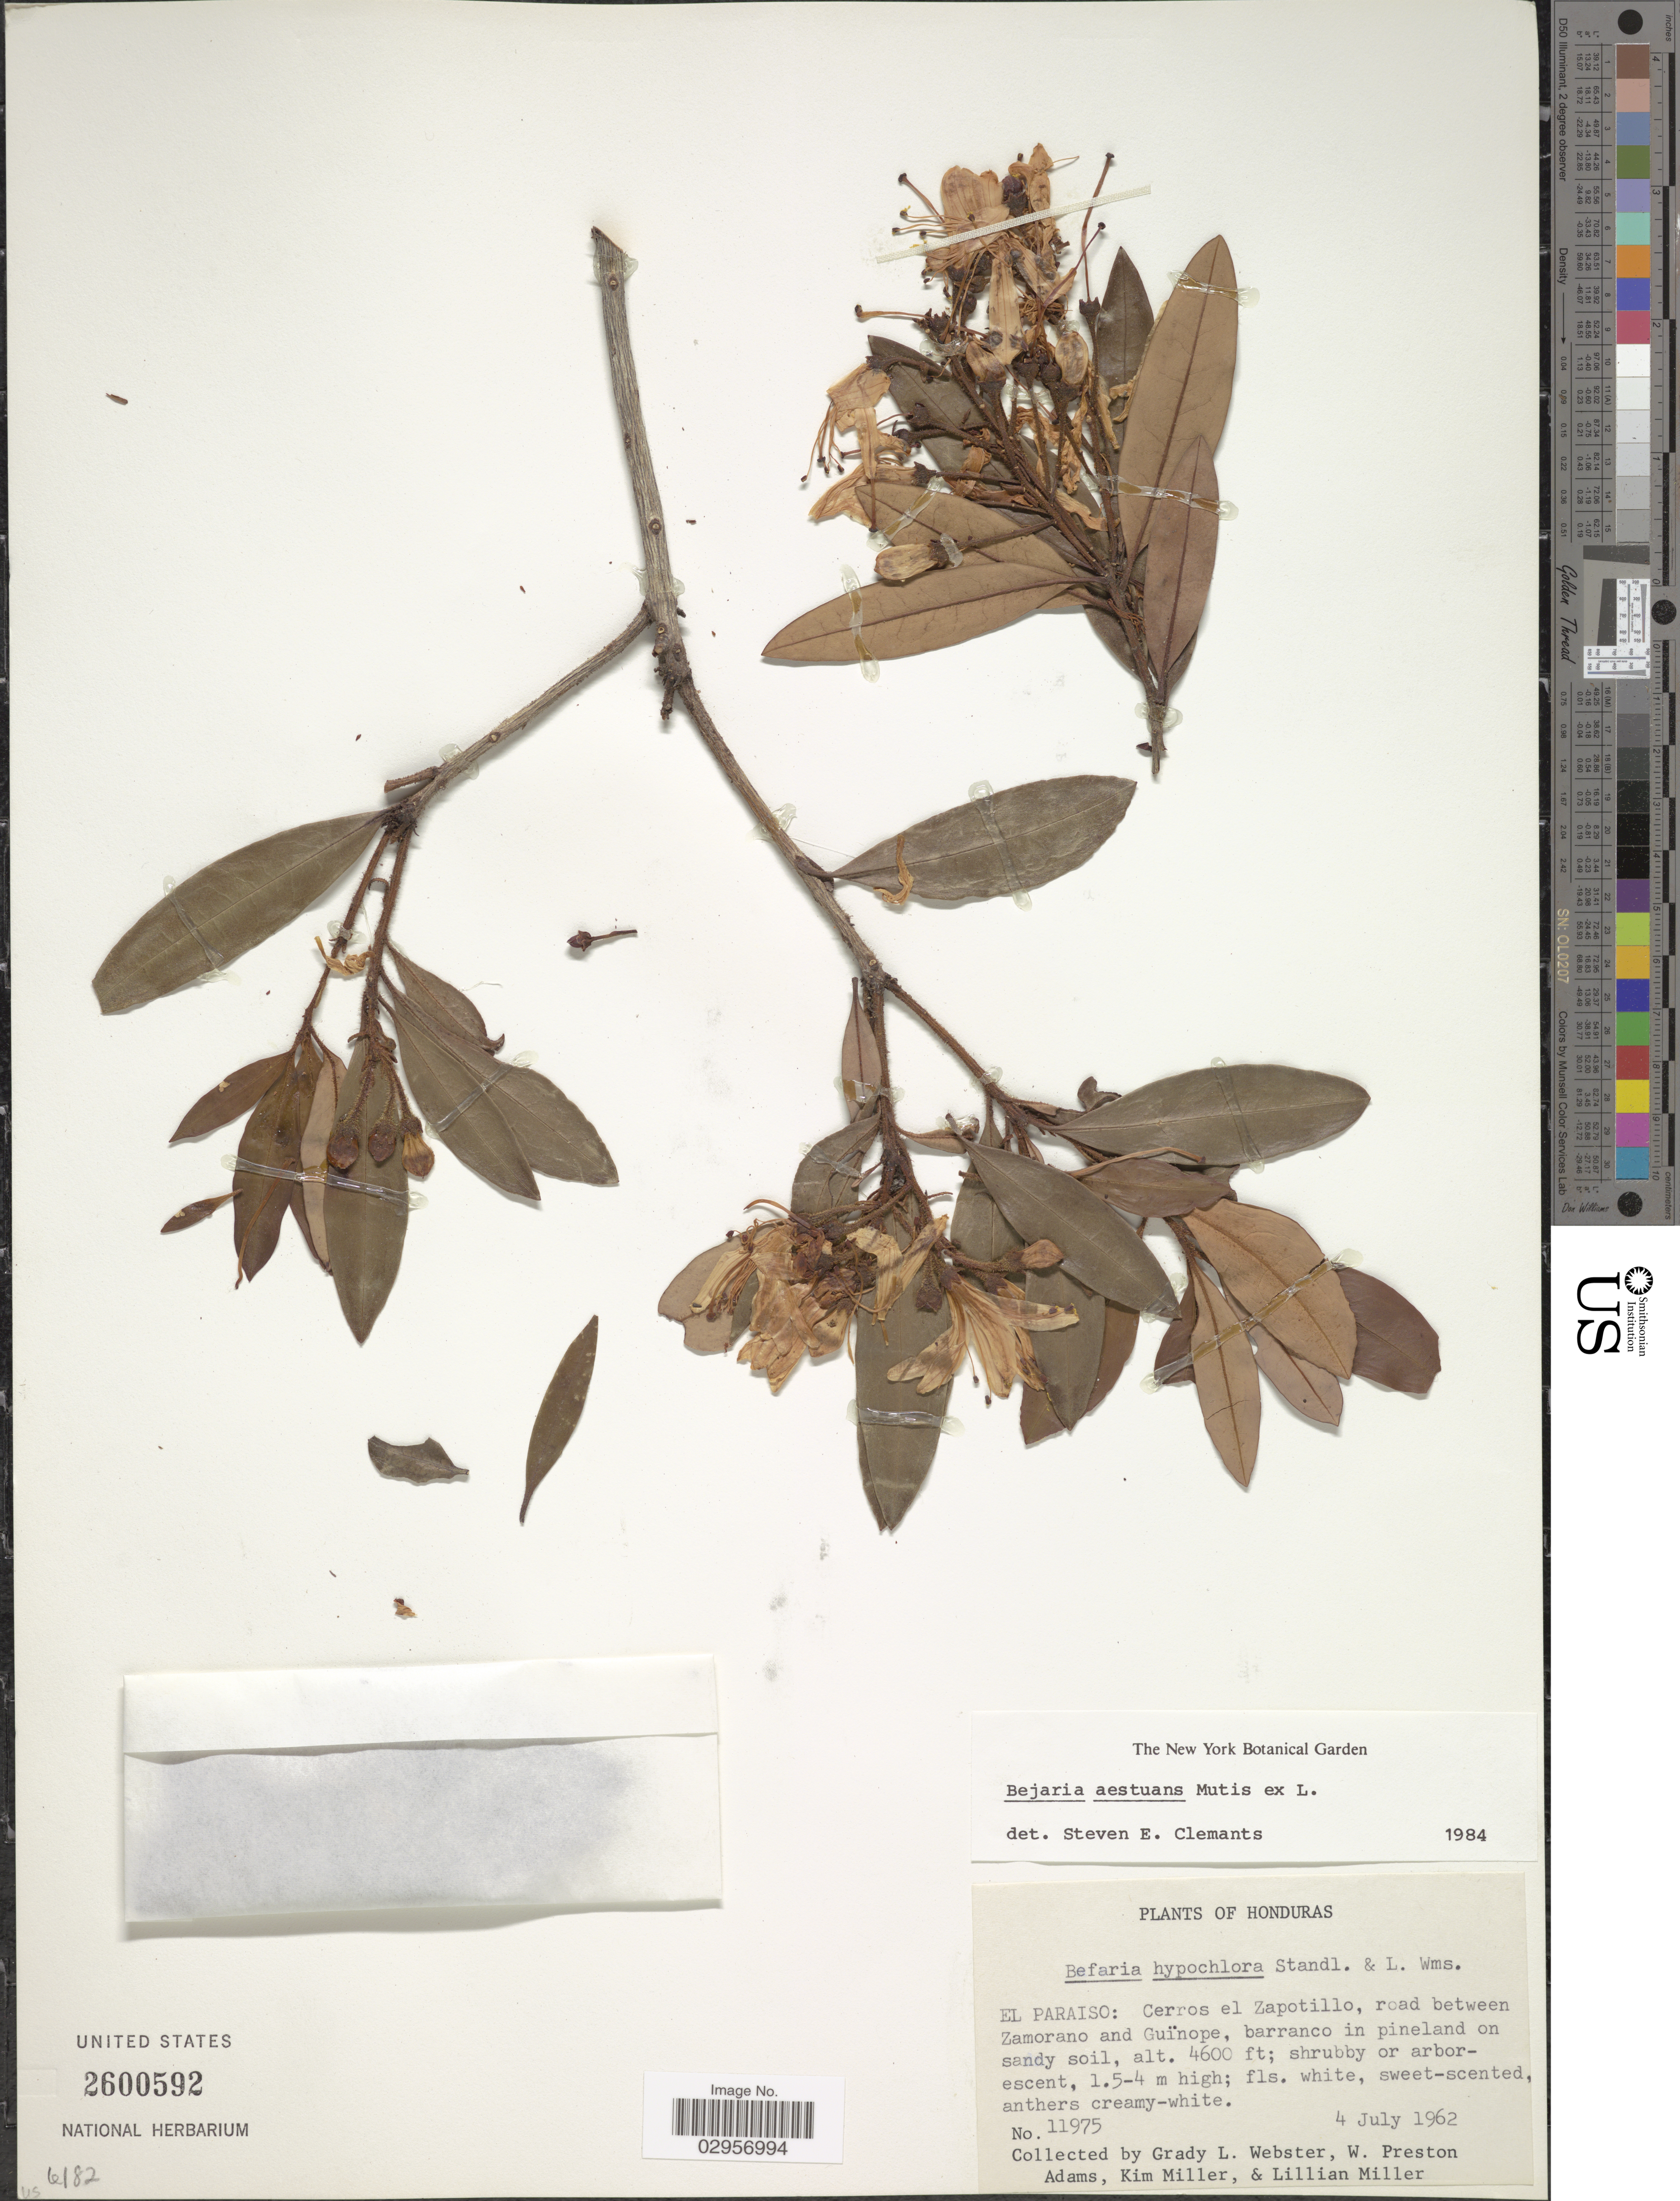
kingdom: Plantae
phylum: Tracheophyta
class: Magnoliopsida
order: Ericales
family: Ericaceae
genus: Befaria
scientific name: Befaria aestuans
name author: Mutis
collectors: G. L. Webster, W. P. Adams, K. Miller & L. Miller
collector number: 11975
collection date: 1962-07-04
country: Honduras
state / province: El Paraíso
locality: Cerros el Zapotillo, road between Zamorano and Guïnope, barranco in pineland on sandy soil.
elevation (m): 1402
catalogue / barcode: US 2600592